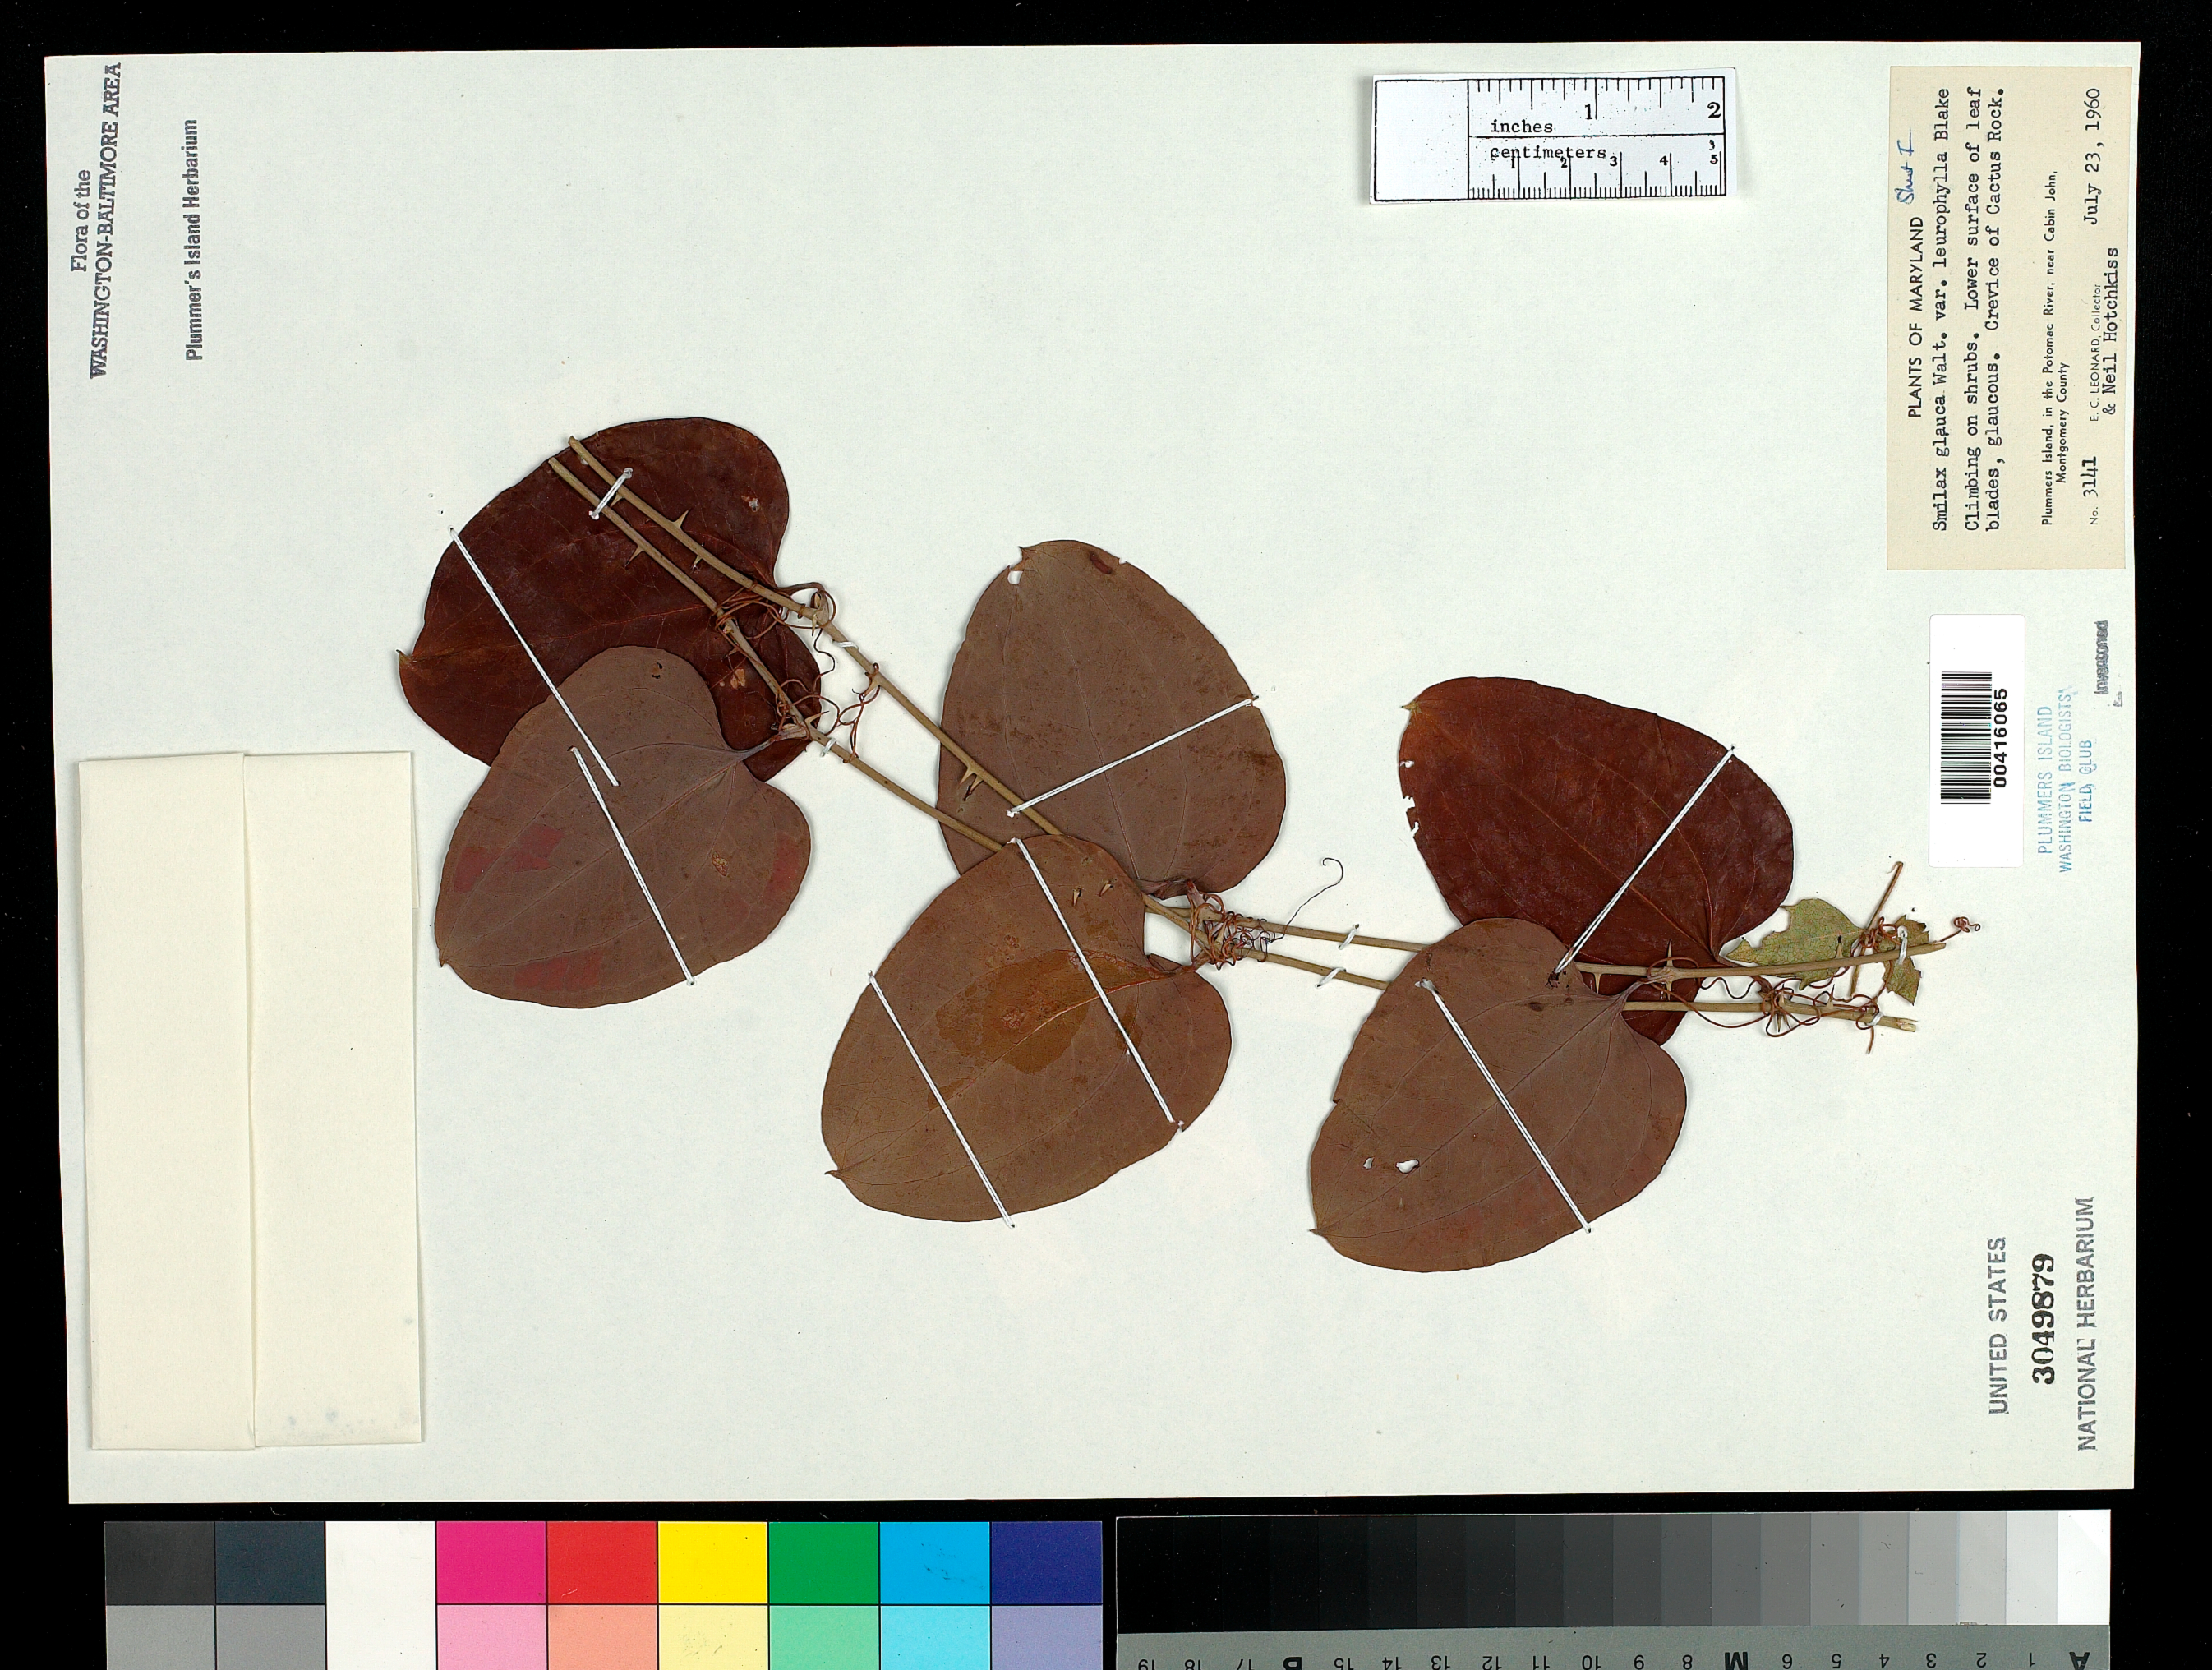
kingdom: Plantae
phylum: Tracheophyta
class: Liliopsida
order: Liliales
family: Smilacaceae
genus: Smilax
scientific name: Smilax glauca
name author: Walter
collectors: E. C. Leonard & N. Hotchkiss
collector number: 3141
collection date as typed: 23 Jul 1960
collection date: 1960-07-23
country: United States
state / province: Maryland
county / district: Montgomery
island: Plummers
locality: Plummer's Island; Cactus Rock C. & O. Canal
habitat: Crevice. climbing on shrubs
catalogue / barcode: US 3049879